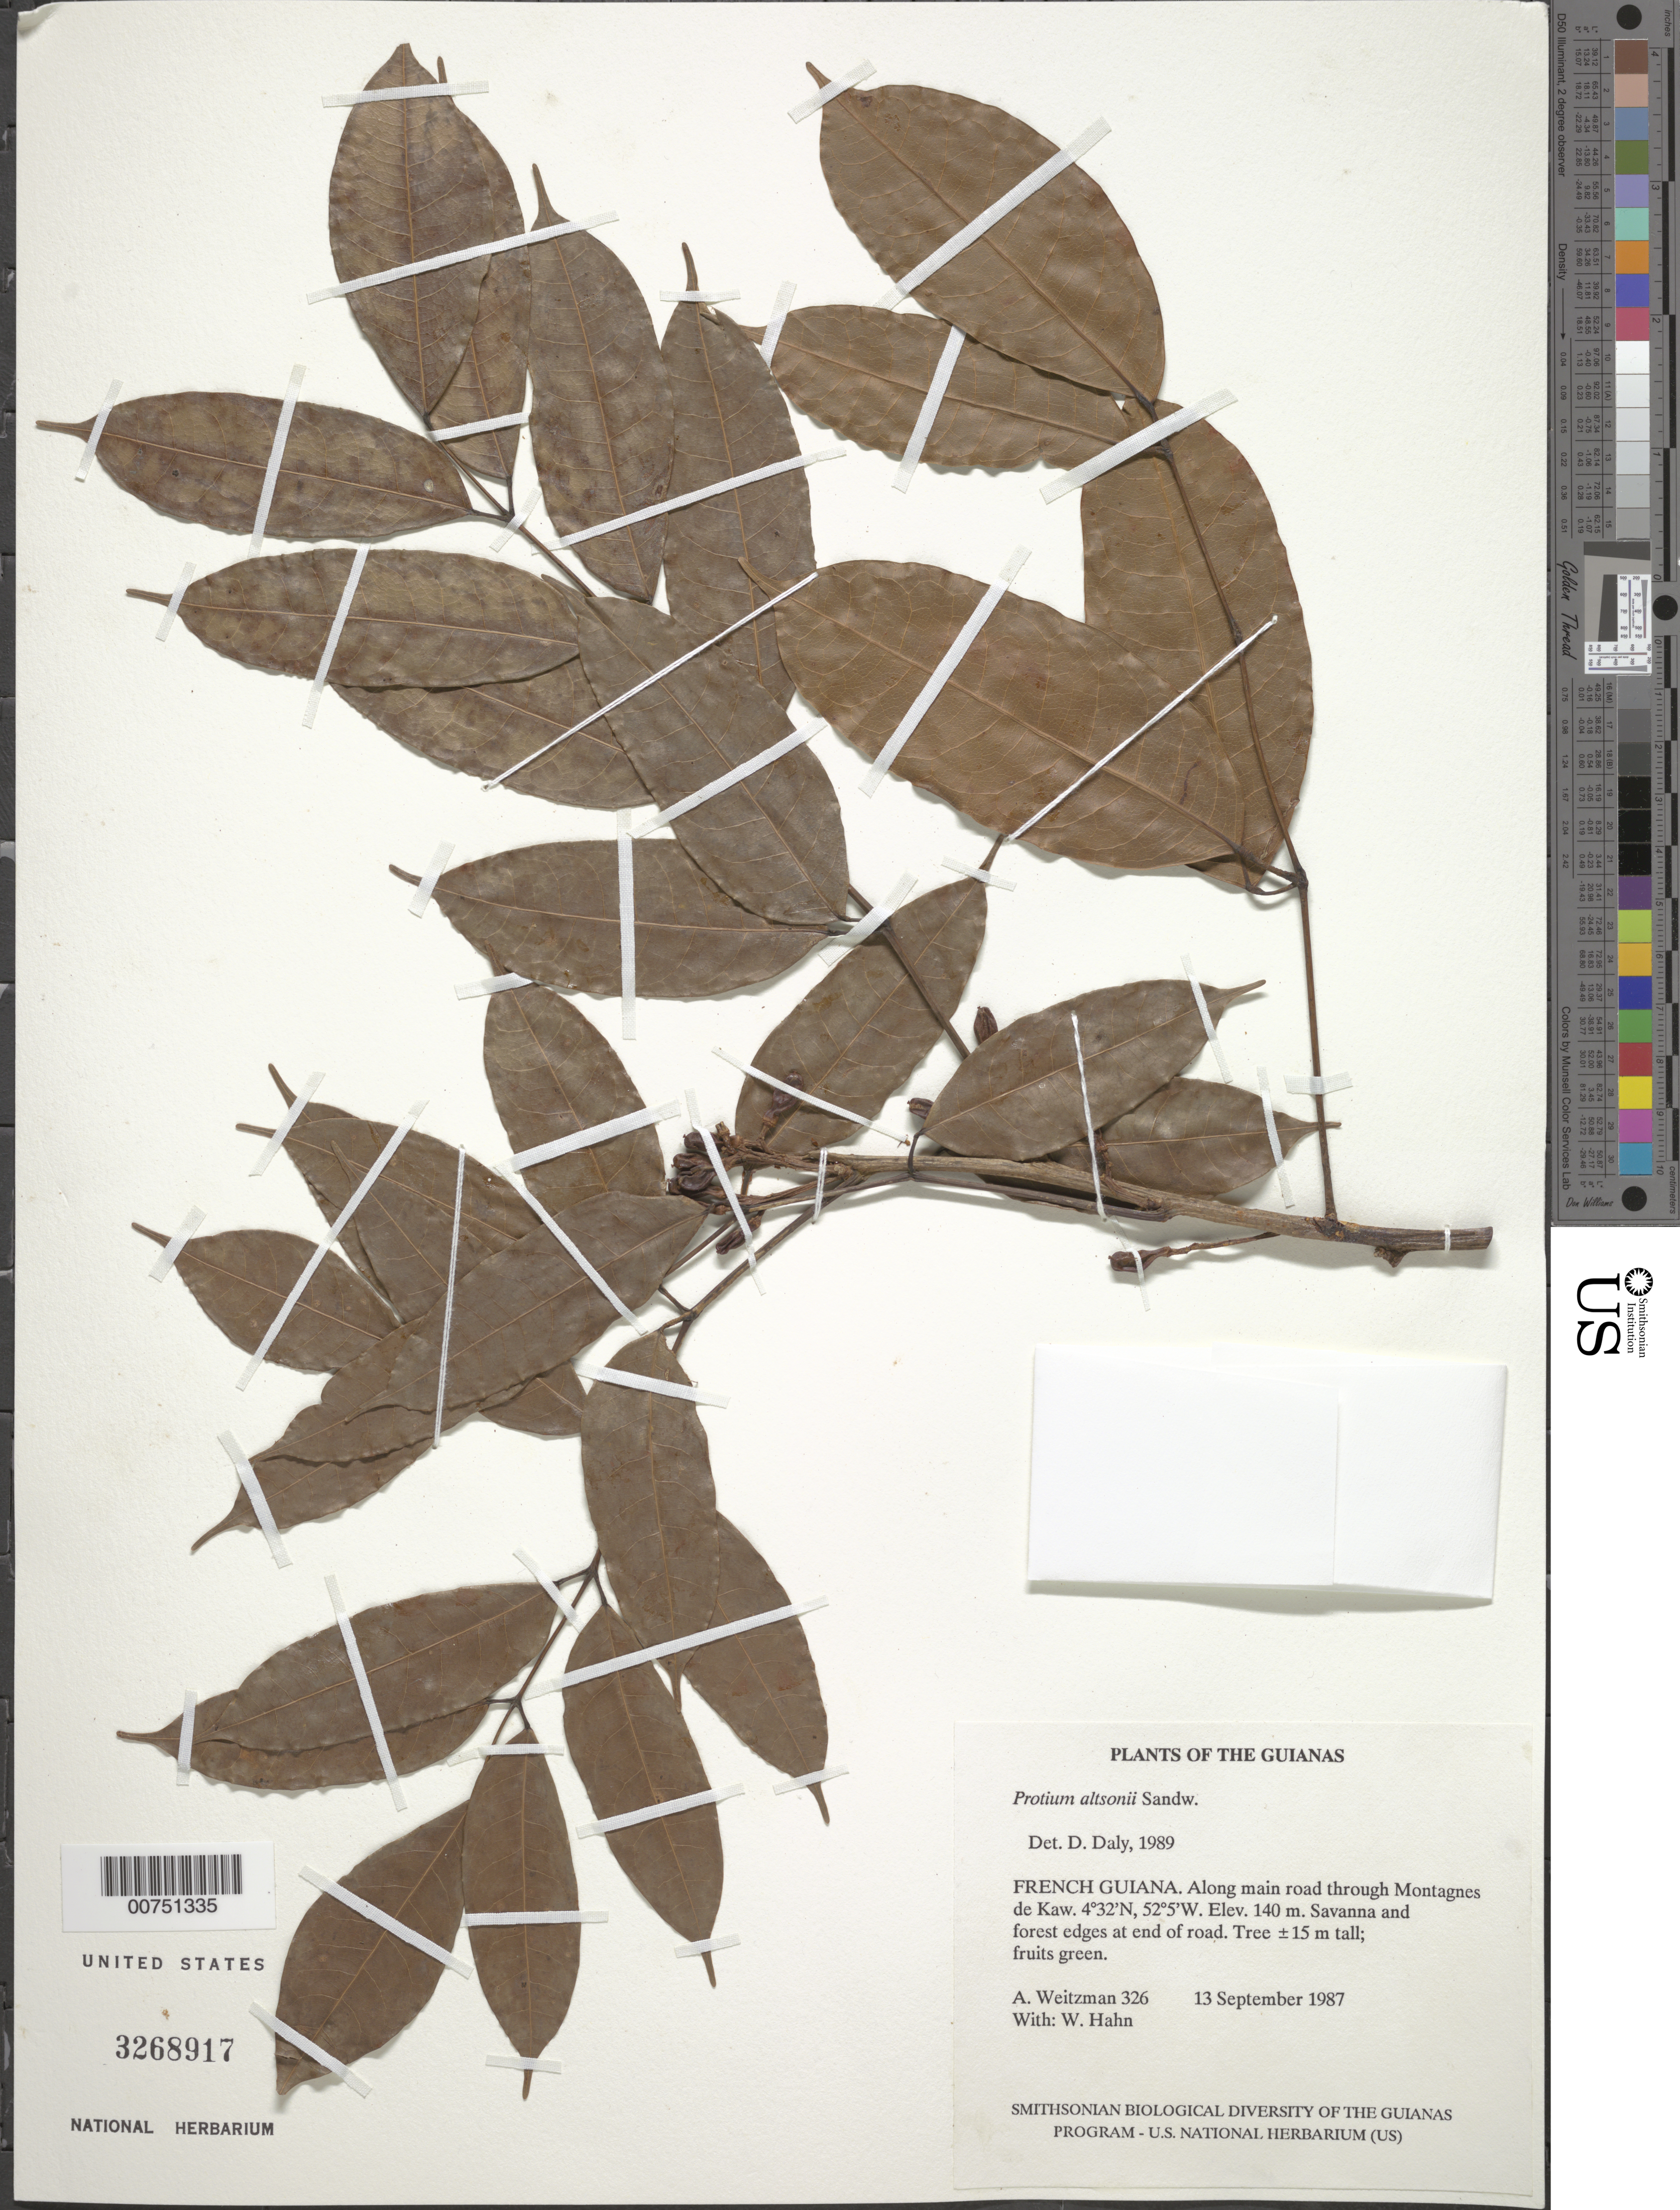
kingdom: Plantae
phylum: Tracheophyta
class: Magnoliopsida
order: Sapindales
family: Burseraceae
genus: Protium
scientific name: Protium altsonii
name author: Sandwith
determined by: Daly, D. C.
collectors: A. L. Weitzman & W. Hahn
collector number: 326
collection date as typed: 13-Sep-87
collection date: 1987-09-13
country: French Guiana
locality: Montagnes de Kaw, along main road through end of road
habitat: Savanna and forest edge.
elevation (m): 140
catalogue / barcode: US 3268917